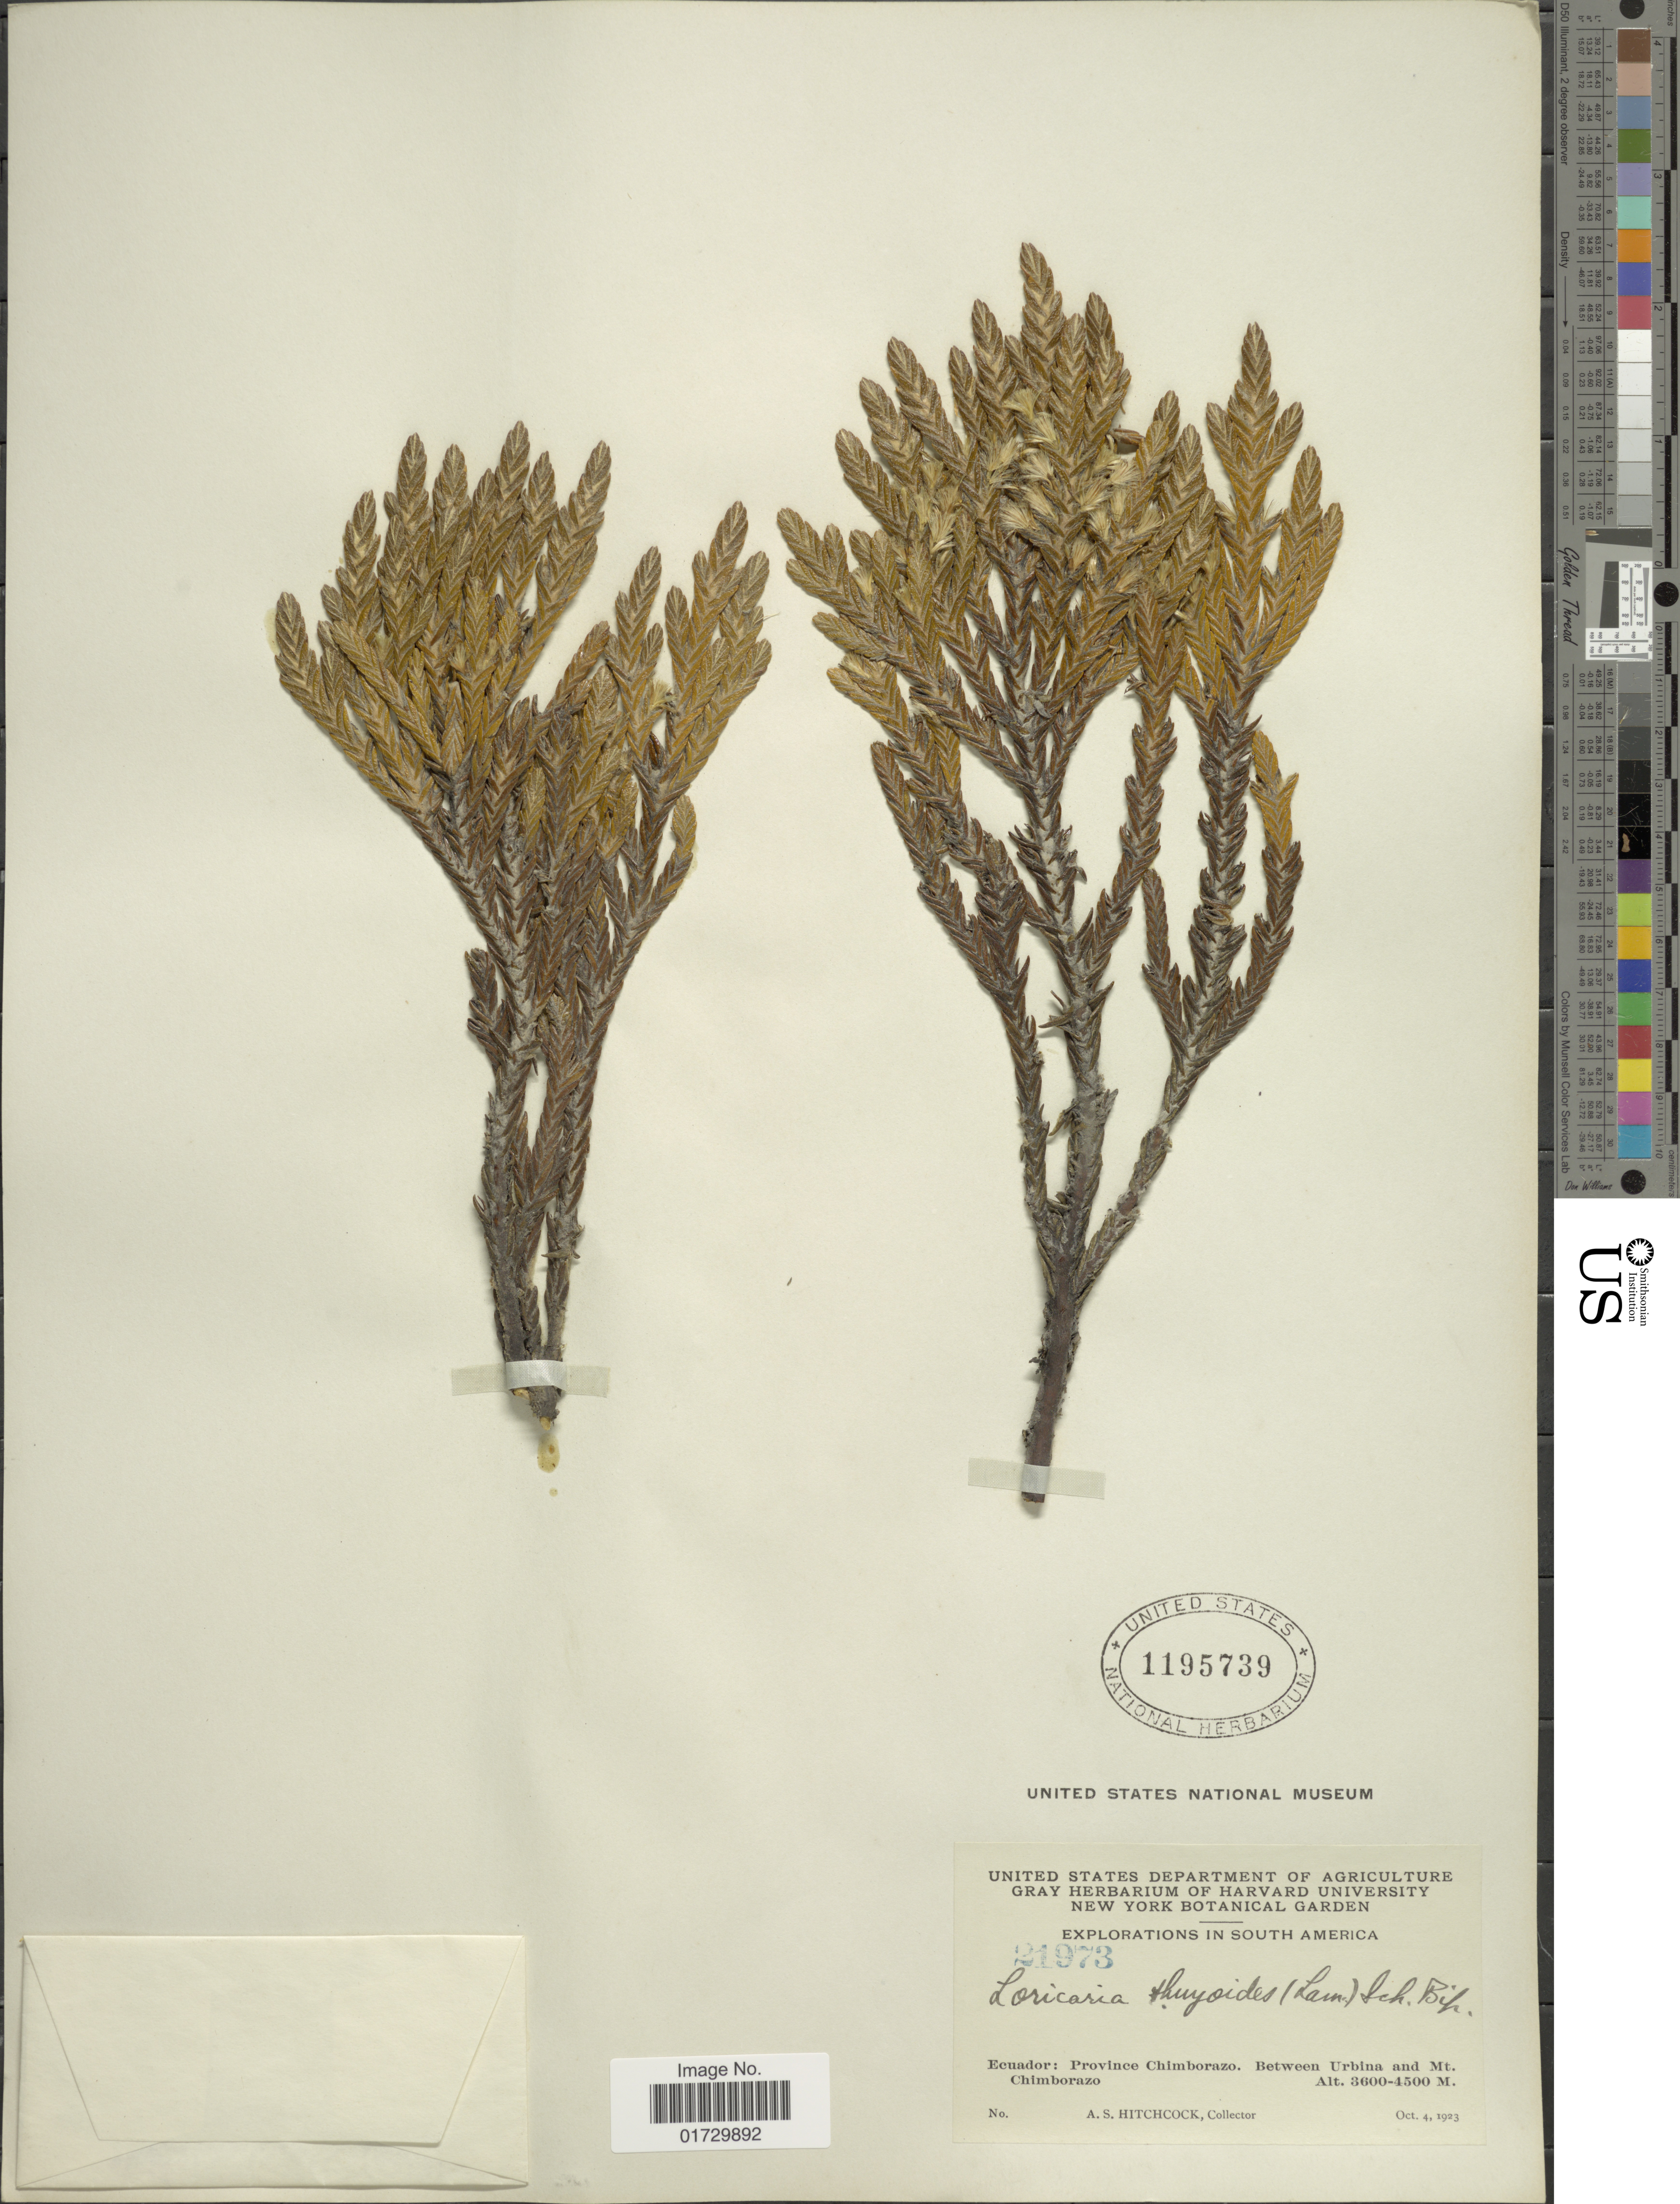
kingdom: Plantae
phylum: Tracheophyta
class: Magnoliopsida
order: Asterales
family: Asteraceae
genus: Loricaria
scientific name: Loricaria thuyoides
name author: (Lam.) Sch. Bip.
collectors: A. S. Hitchcock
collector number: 21973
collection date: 1923-10-04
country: Ecuador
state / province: Chimborazo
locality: Between Urbina and Mt. Chimborazo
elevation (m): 3600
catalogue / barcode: US 1195739